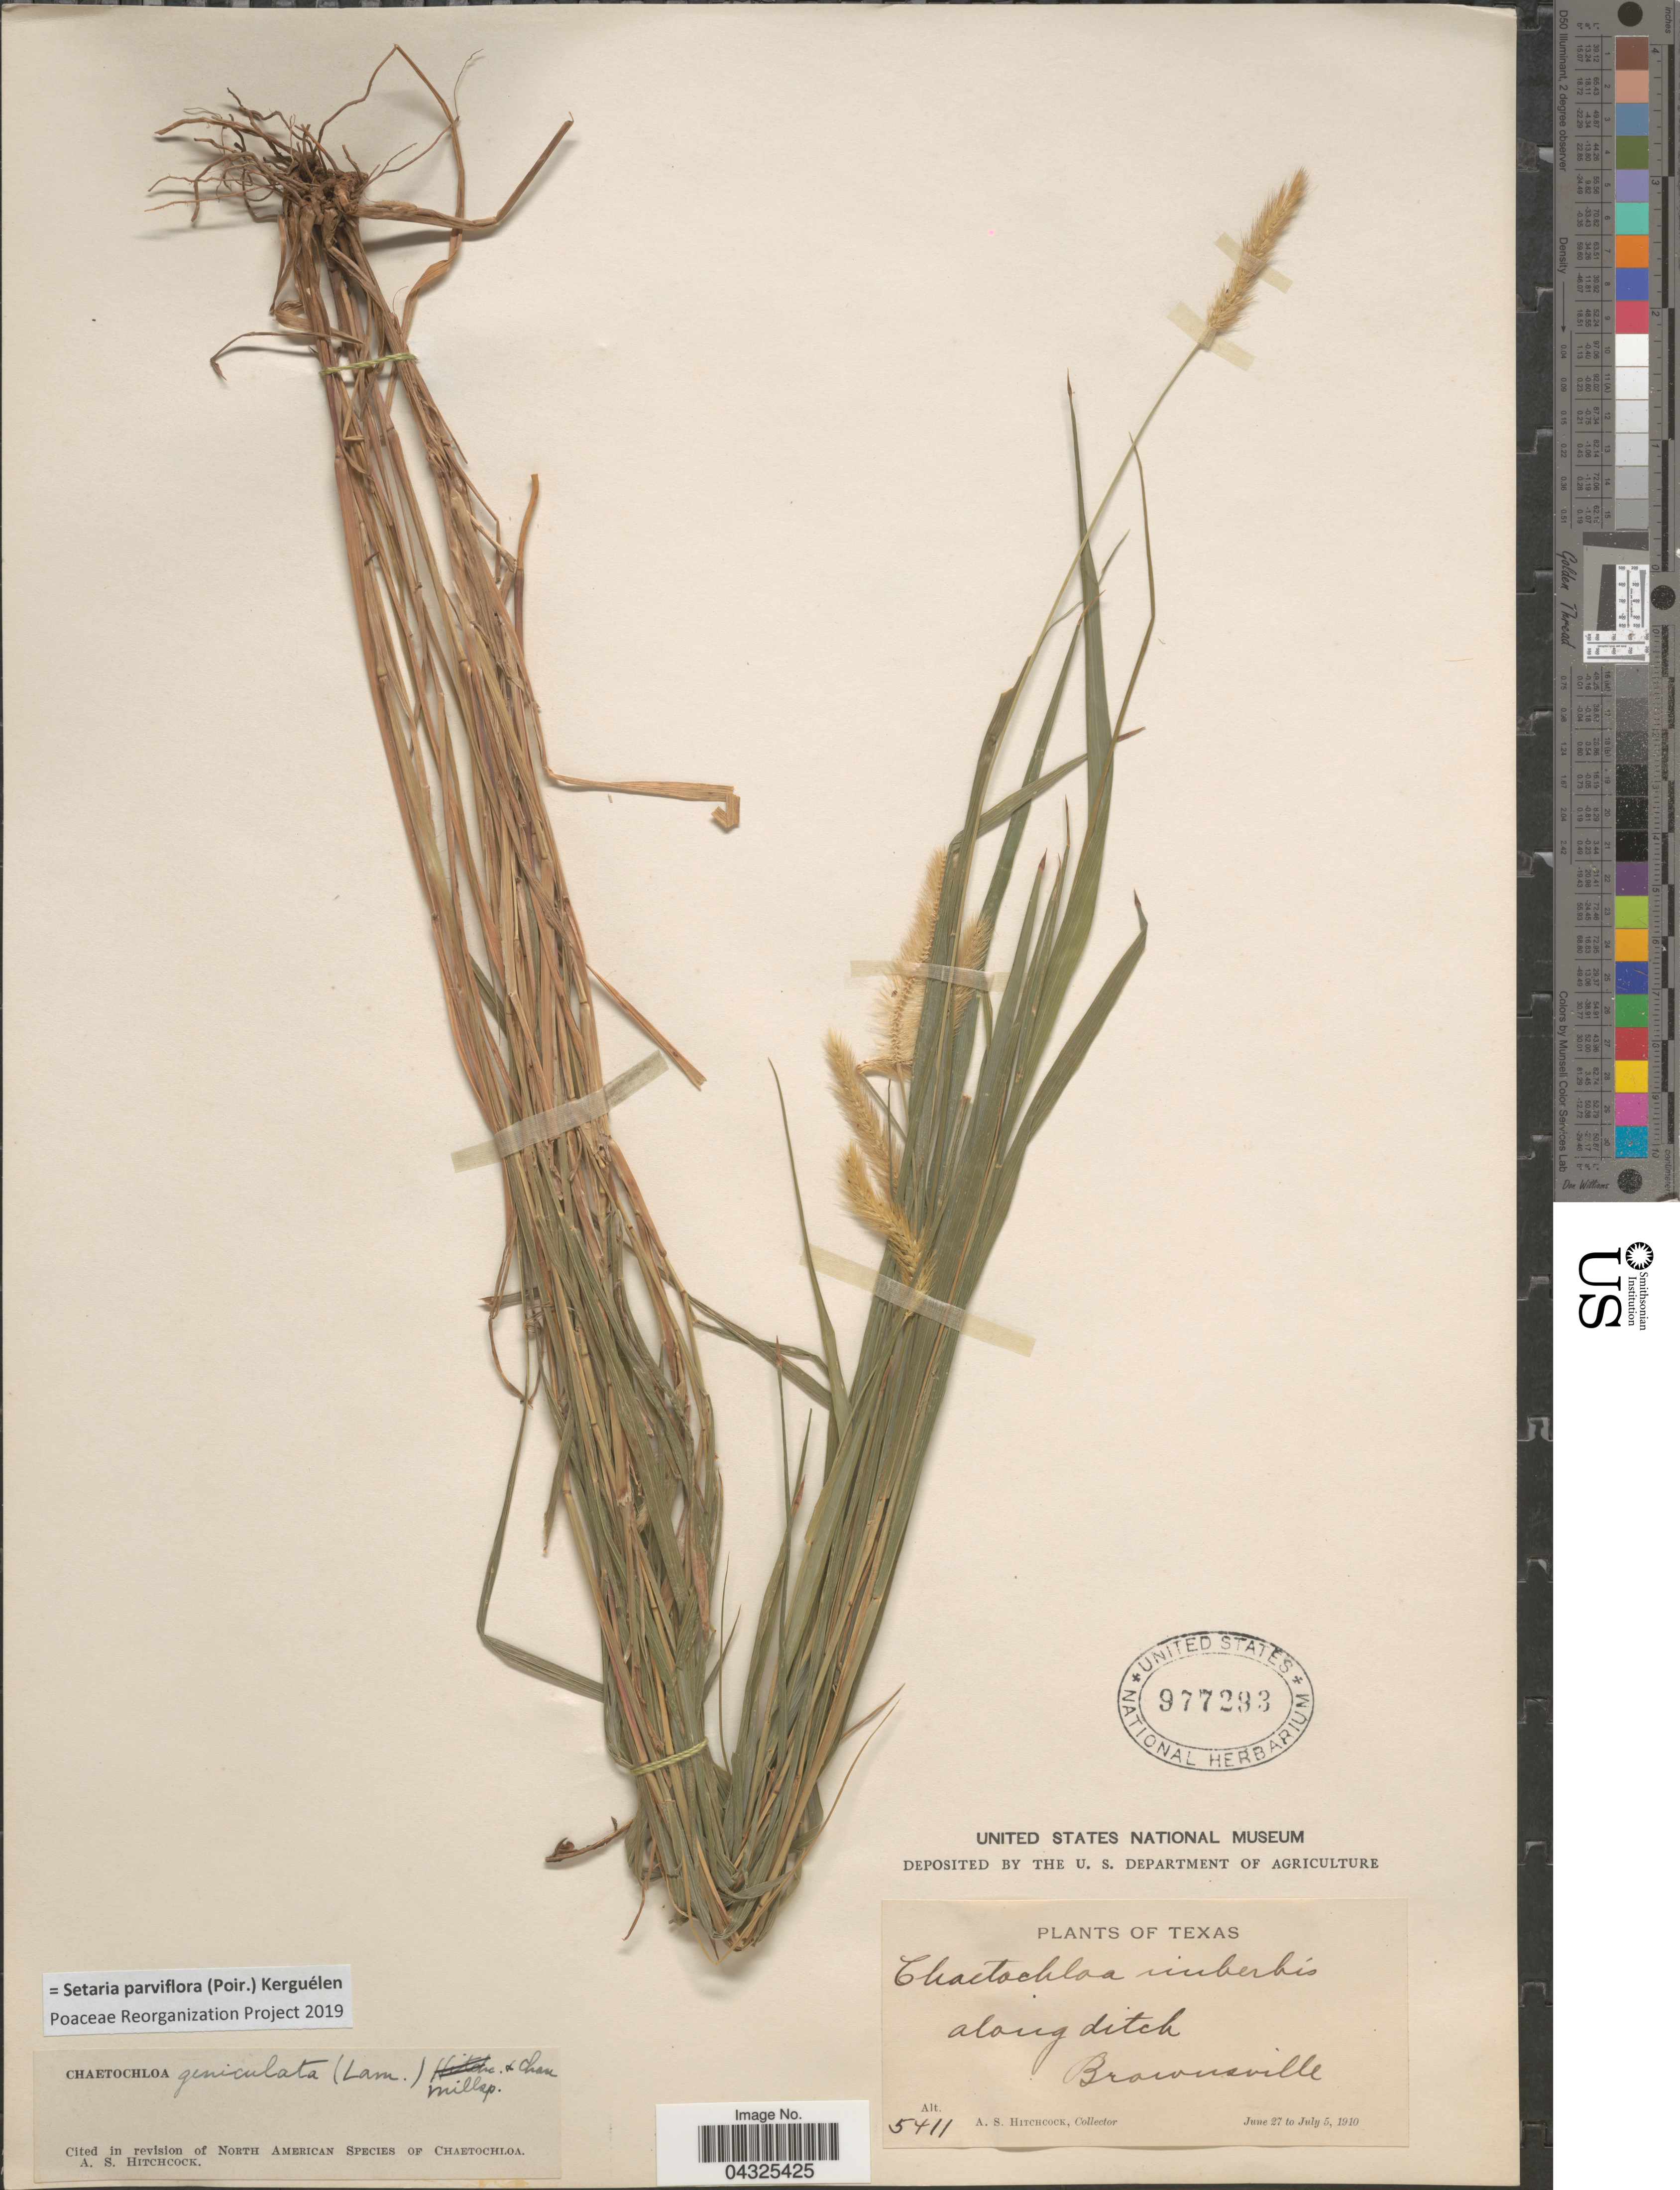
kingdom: Plantae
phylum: Tracheophyta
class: Liliopsida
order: Poales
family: Poaceae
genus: Setaria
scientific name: Setaria parviflora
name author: (Poir.) Kerguélen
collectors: A. S. Hitchcock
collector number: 5411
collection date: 1910-06-27/1910-07-05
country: United States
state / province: Texas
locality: Along ditch. Brownsville.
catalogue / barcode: US 977293